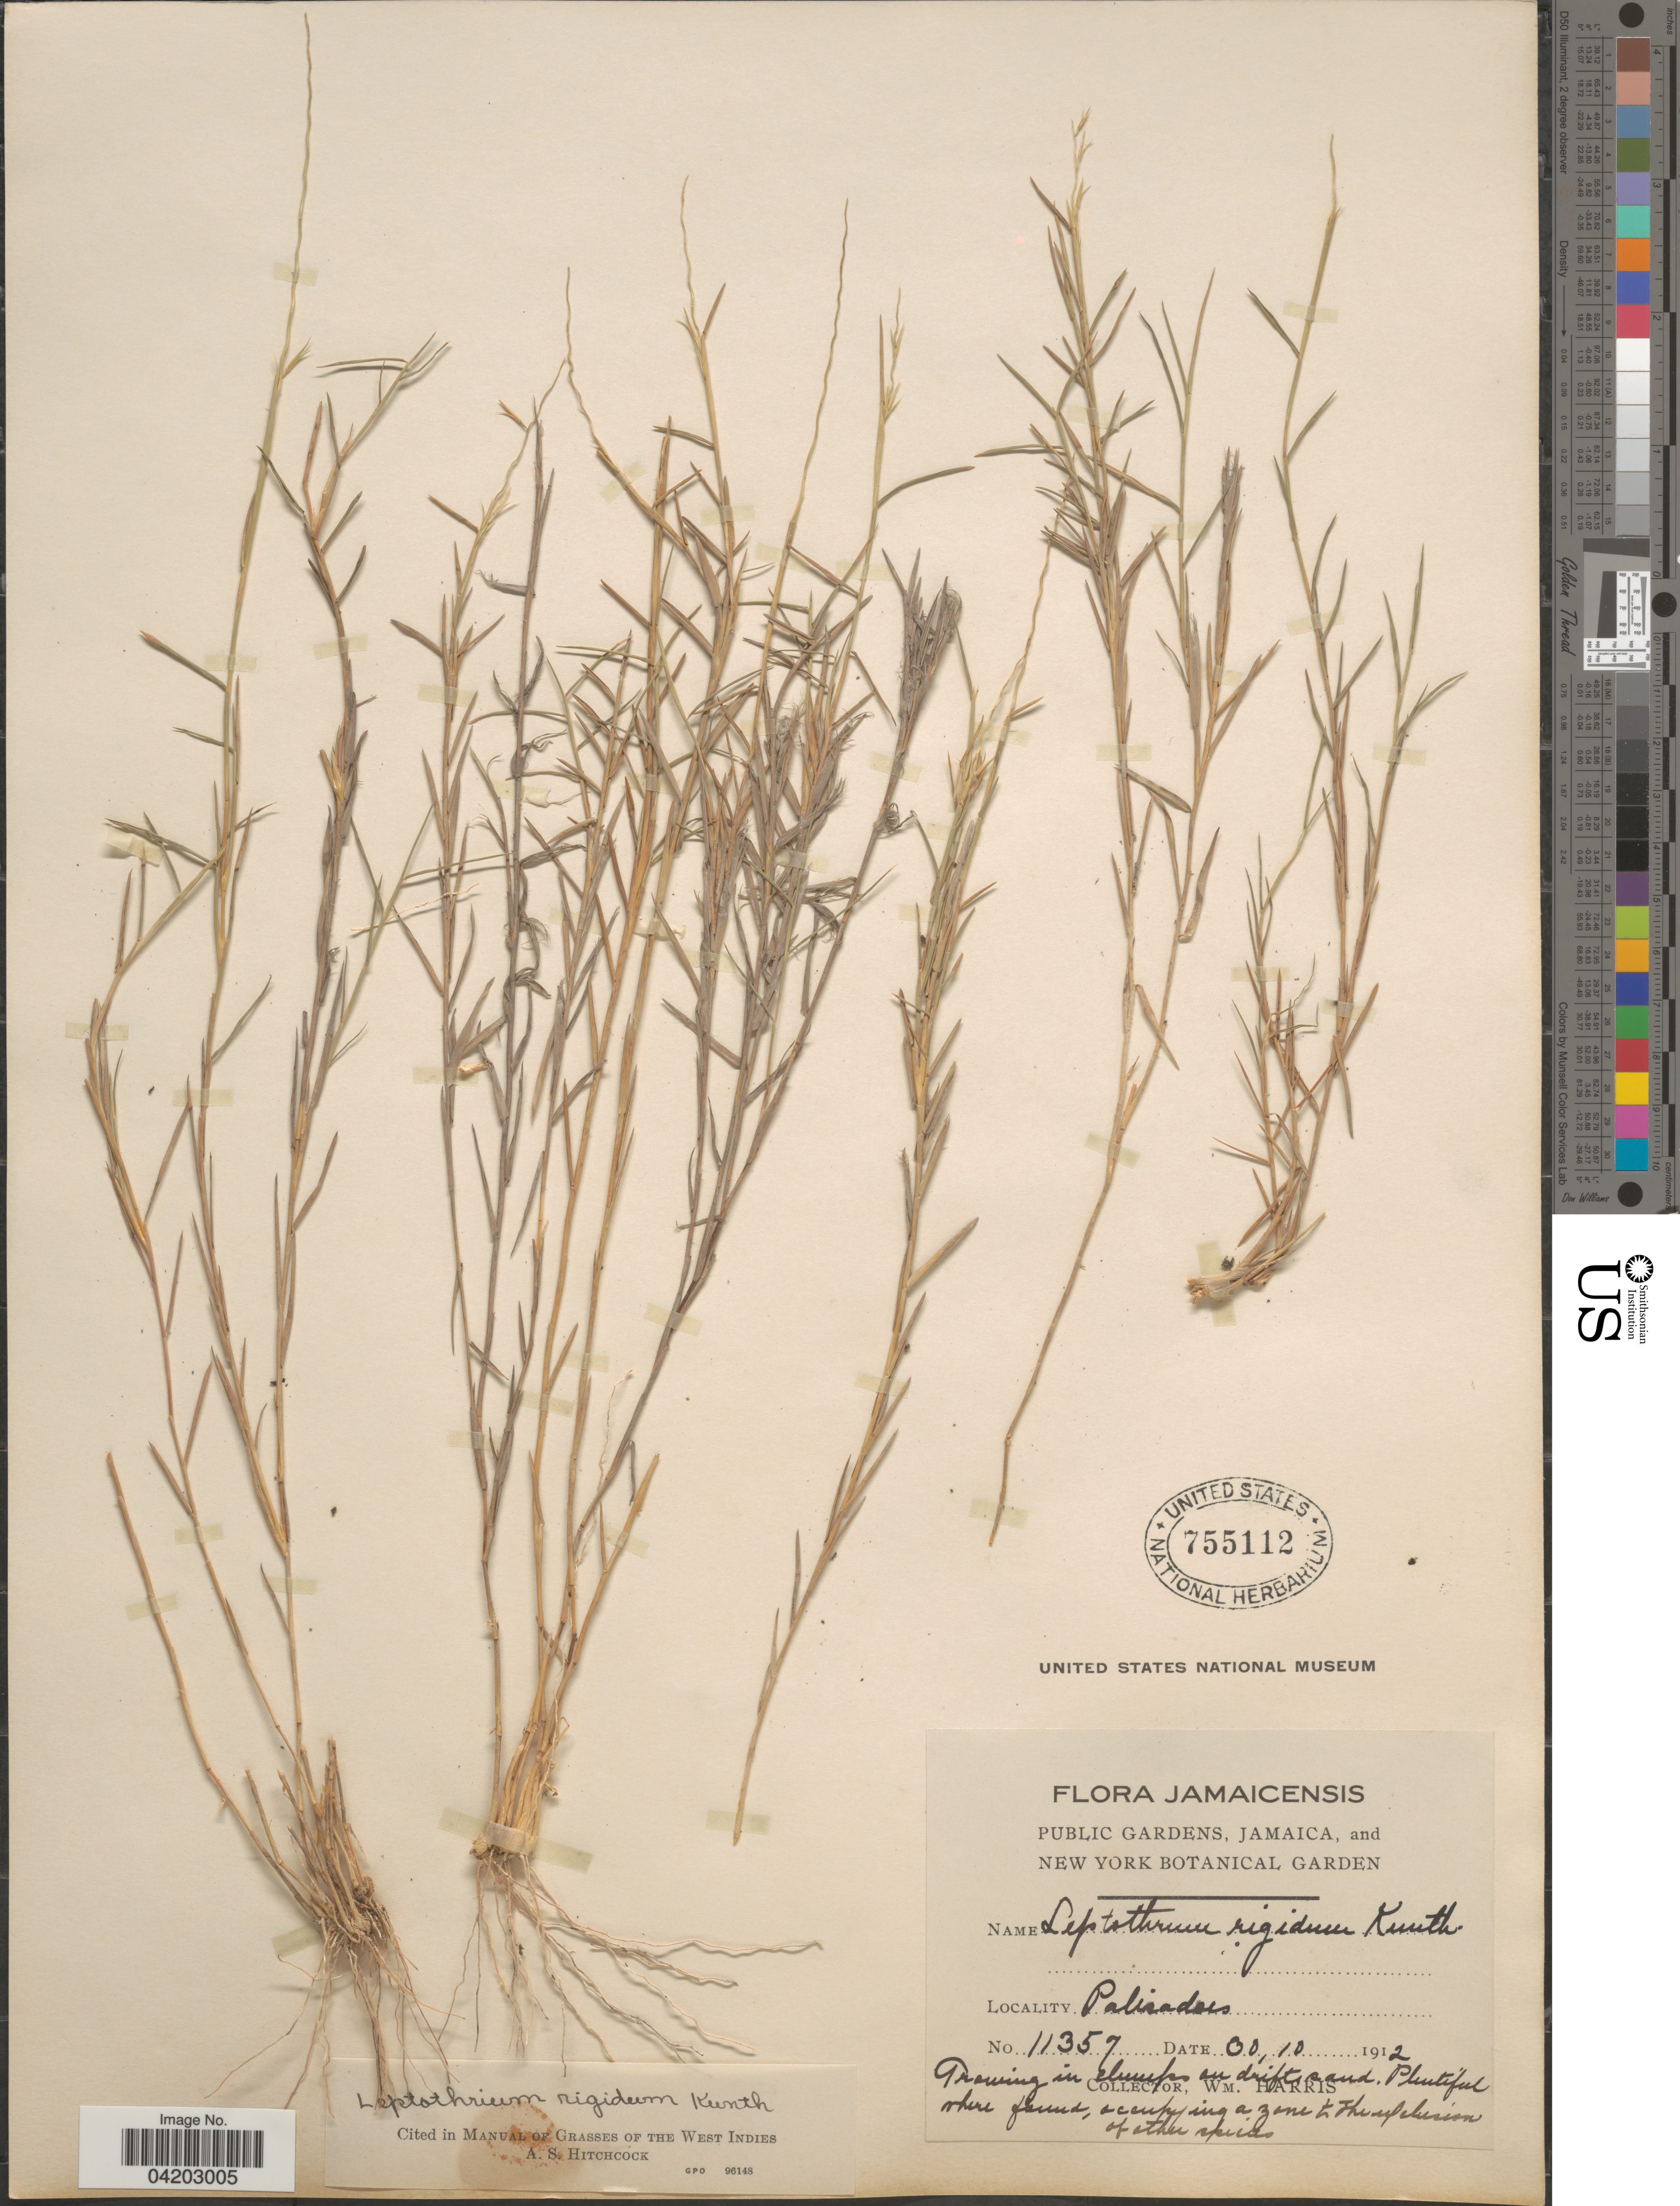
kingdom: Plantae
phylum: Tracheophyta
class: Liliopsida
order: Poales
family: Poaceae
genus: Leptothrium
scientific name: Leptothrium rigidum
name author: Kunth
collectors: W. H. Harris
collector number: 11357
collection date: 1912-10-30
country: Jamaica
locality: Palisades.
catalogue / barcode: US 755112